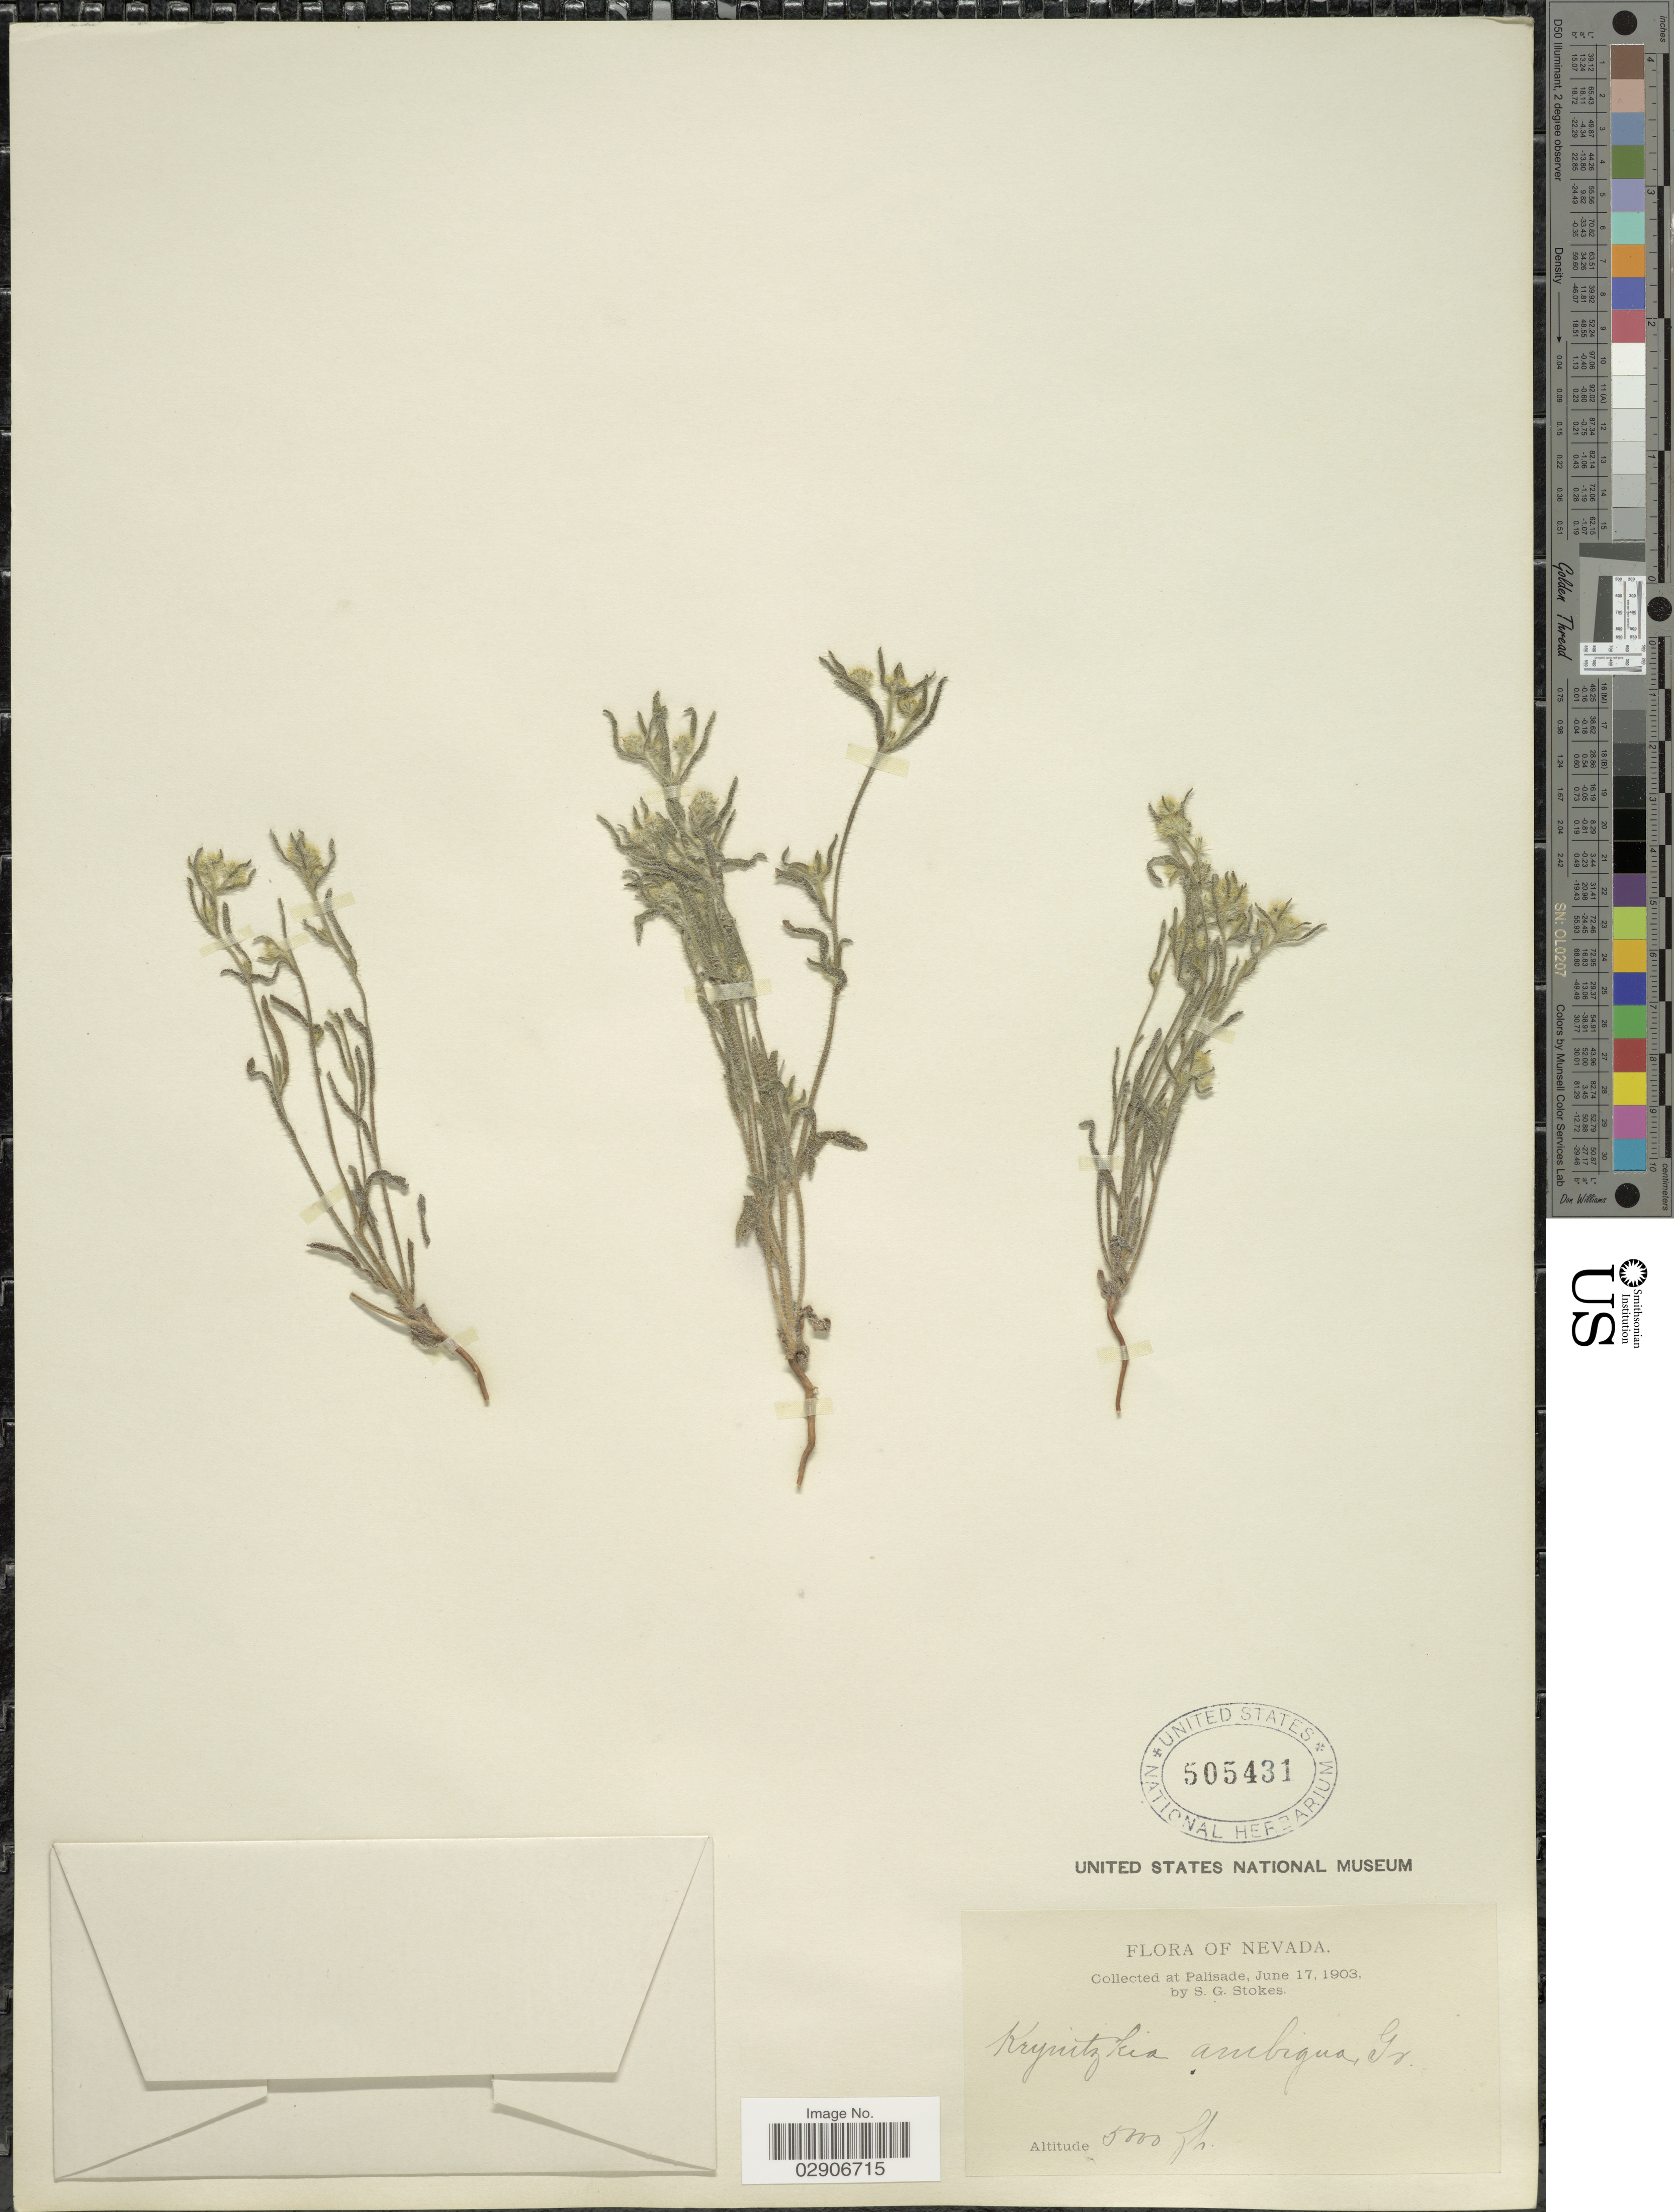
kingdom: Plantae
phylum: Tracheophyta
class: Magnoliopsida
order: Boraginales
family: Boraginaceae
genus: Cryptantha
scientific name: Cryptantha ambigua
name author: (A. Gray) Greene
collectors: S. G. Stokes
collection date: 1903-06-17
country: United States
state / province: Nevada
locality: Palisade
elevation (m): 1524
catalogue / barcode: US 505431